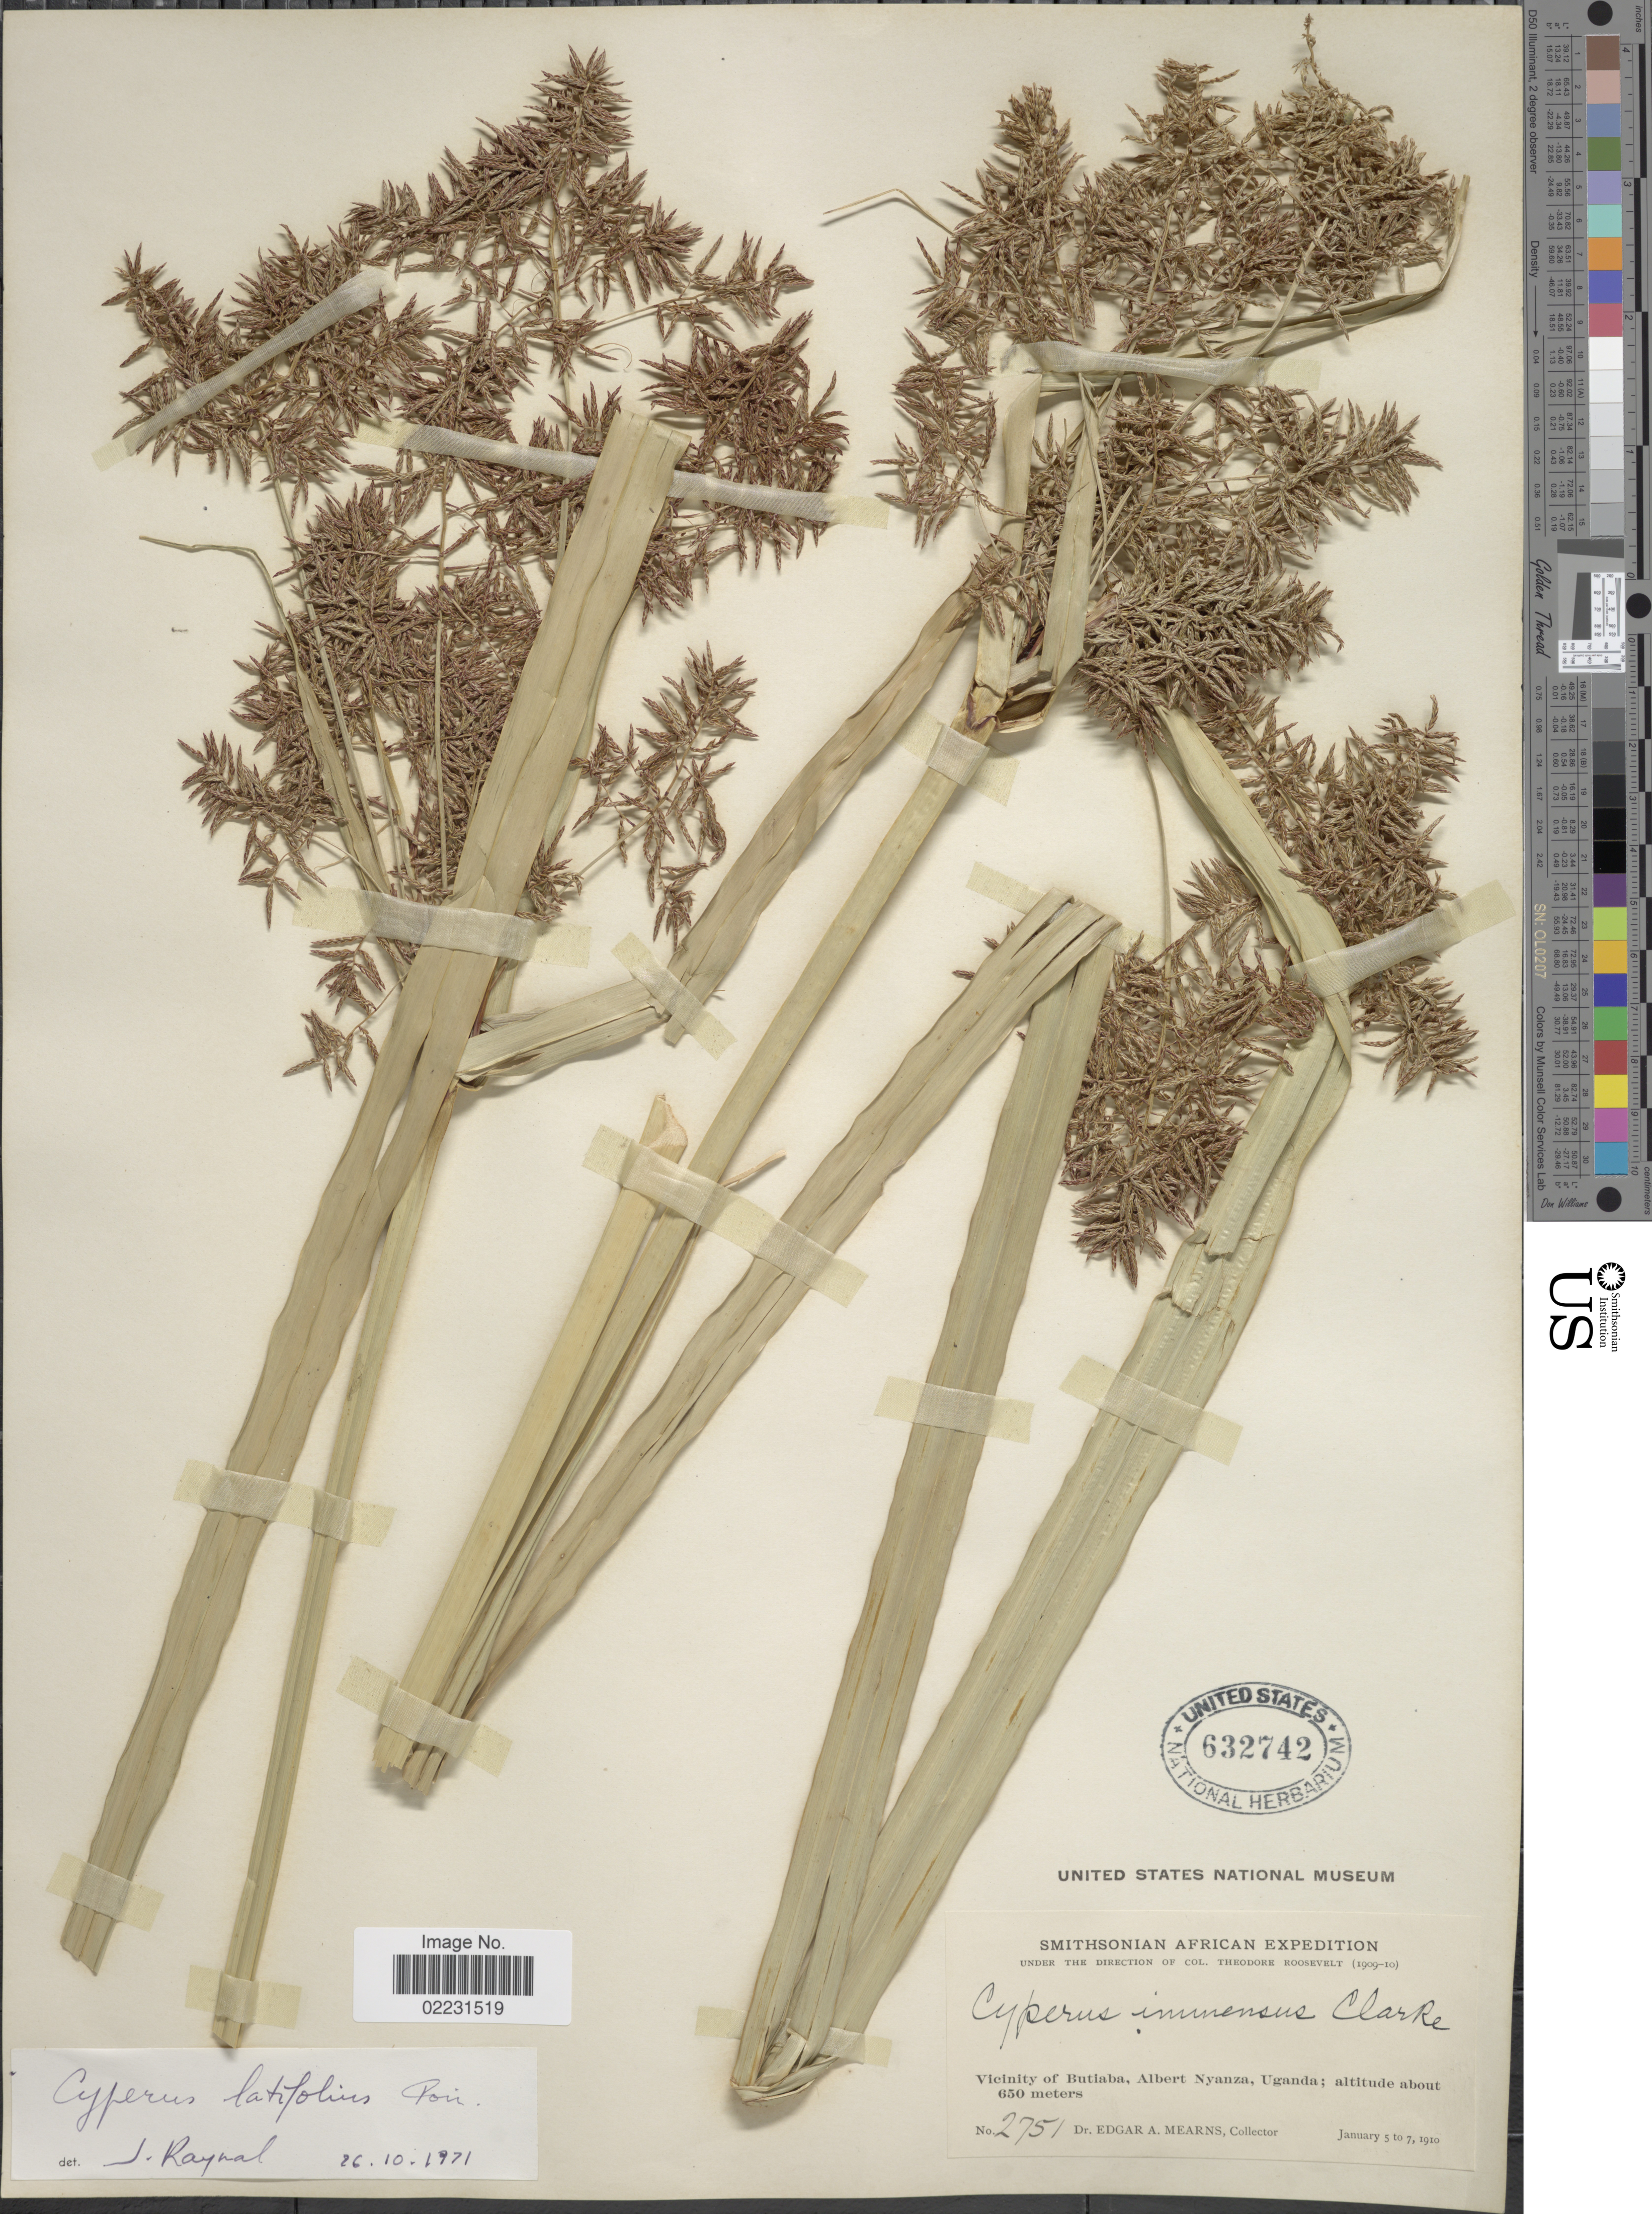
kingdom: Plantae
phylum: Tracheophyta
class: Liliopsida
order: Poales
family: Cyperaceae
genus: Cyperus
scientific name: Cyperus latifolius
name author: Poir.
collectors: E. A. Mearns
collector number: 2751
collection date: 1910-01-05/1910-01-07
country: Uganda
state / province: Western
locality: Vicinity of Butiaba, Albert Nyanza, Uganda.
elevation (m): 650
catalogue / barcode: US 632742